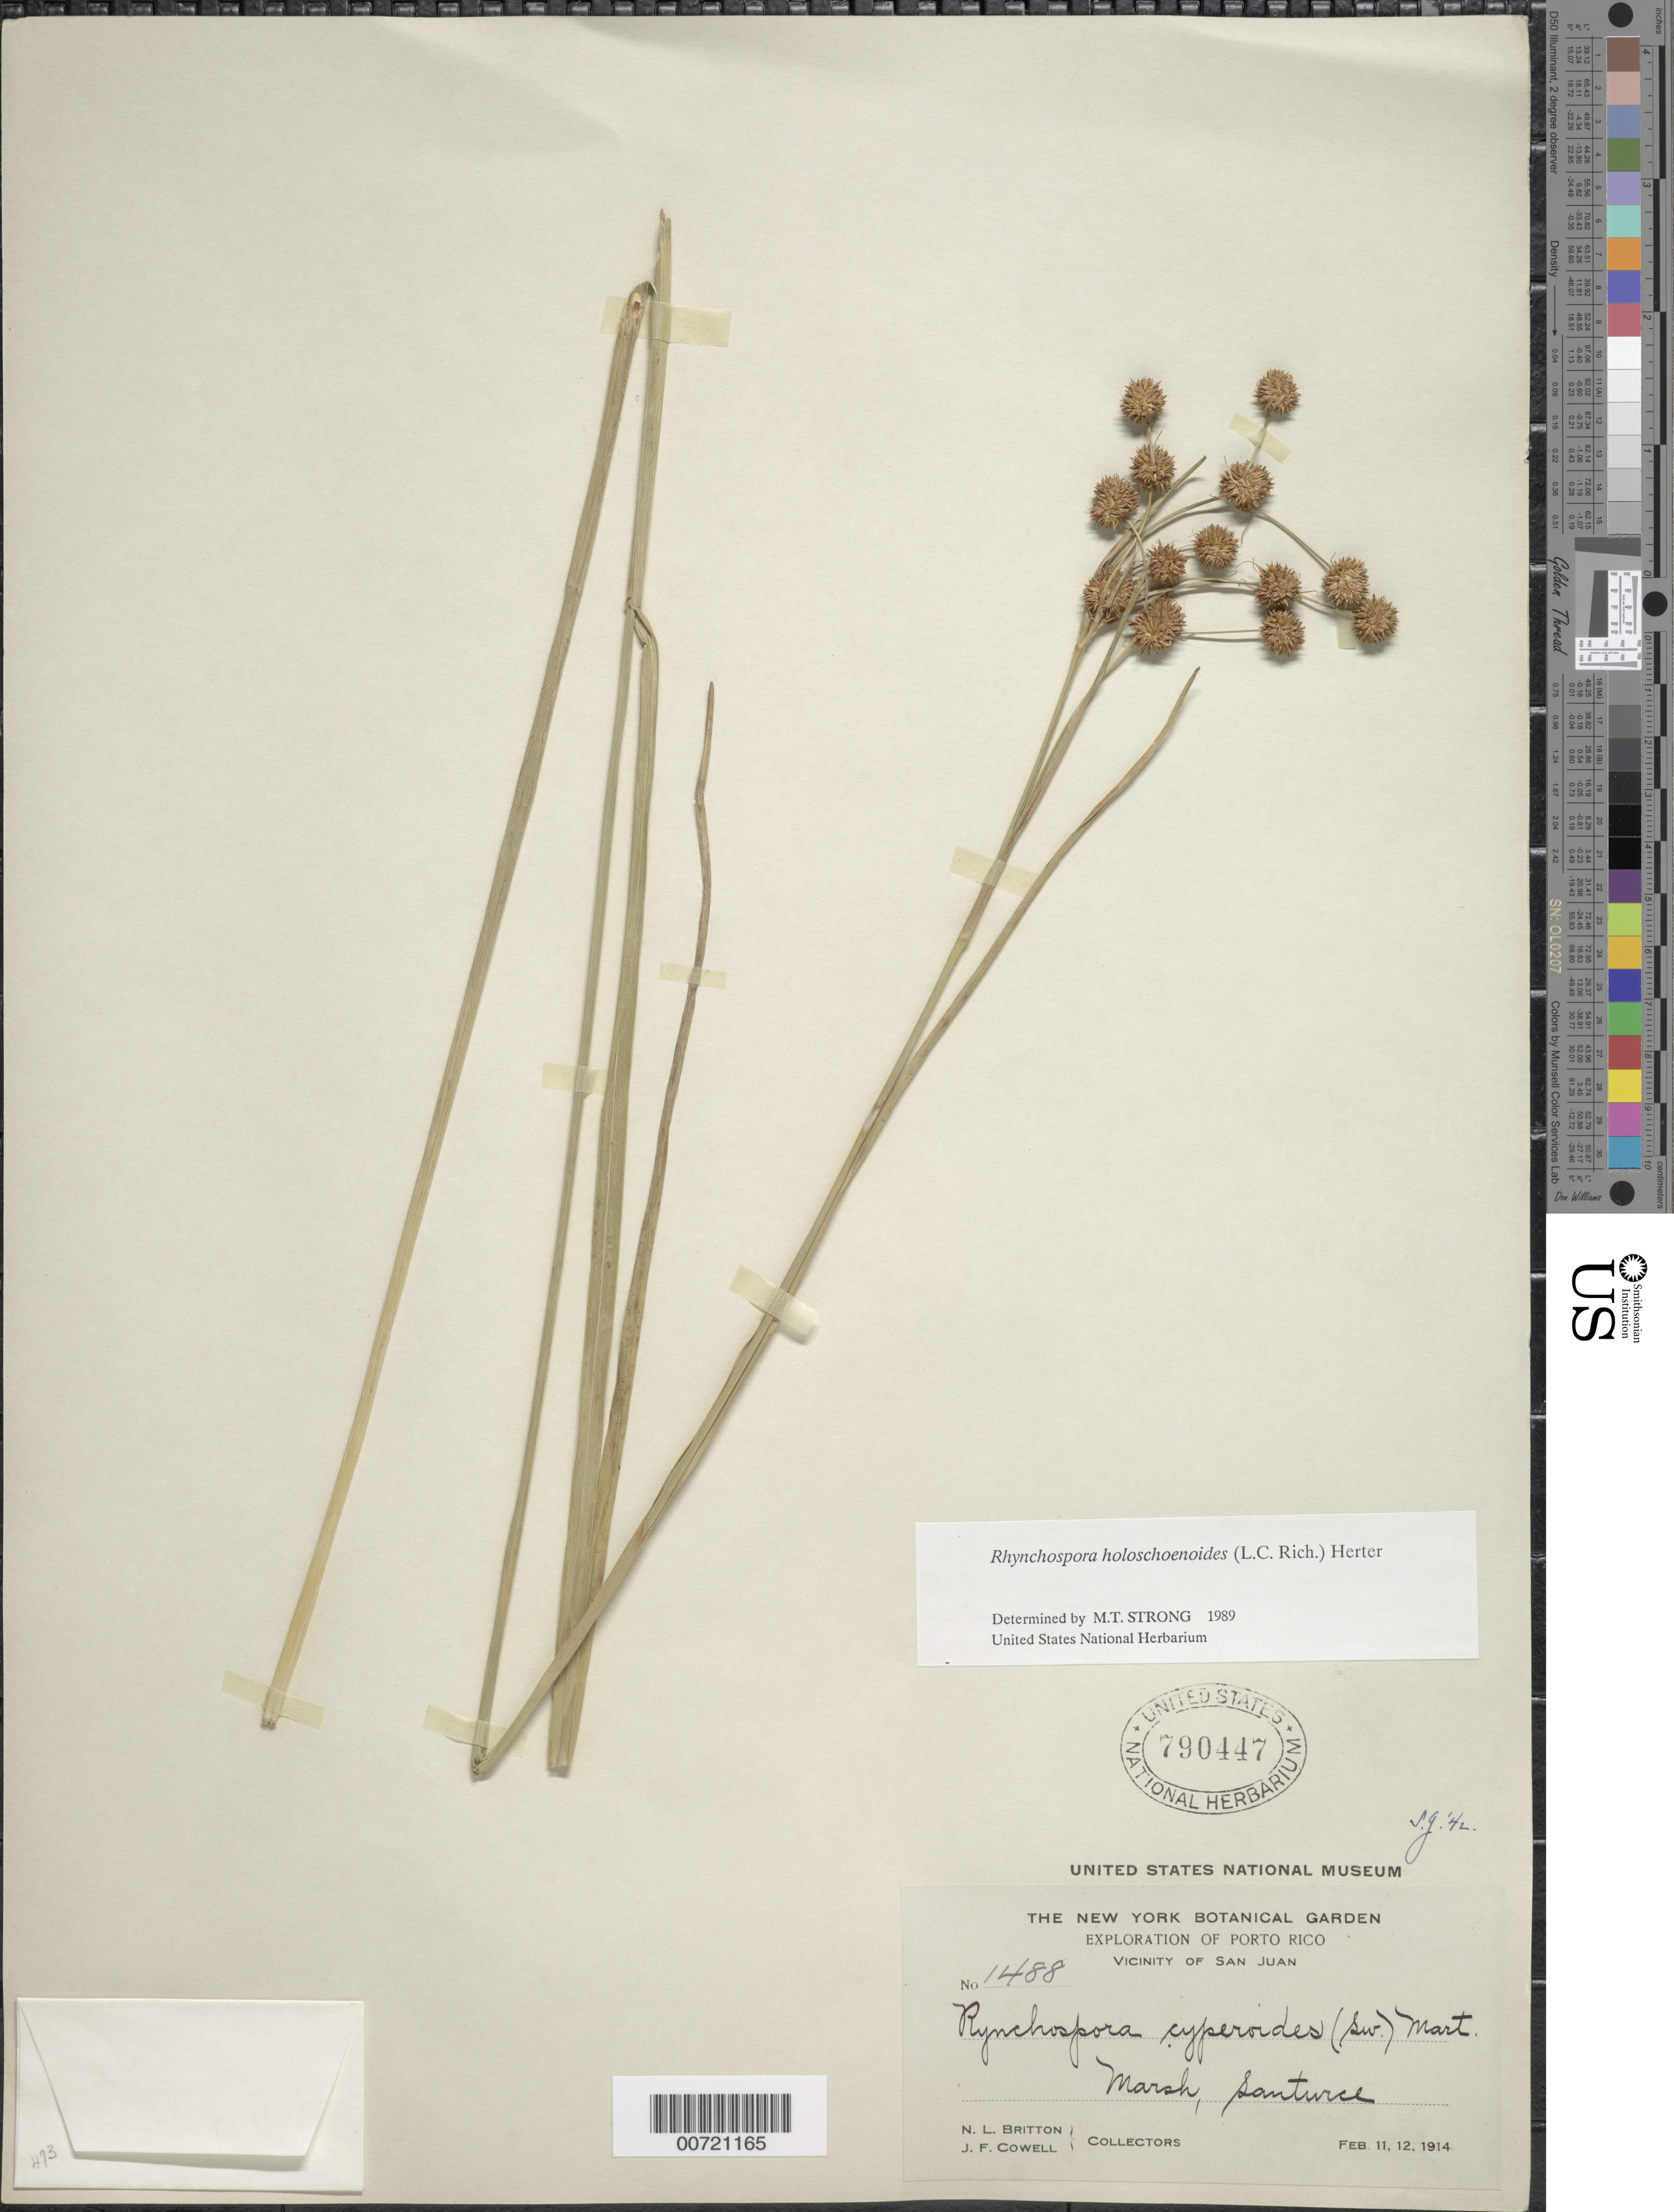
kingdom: Plantae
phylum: Tracheophyta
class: Liliopsida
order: Poales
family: Cyperaceae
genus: Rhynchospora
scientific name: Rhynchospora holoschoenoides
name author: (Rich.) Herter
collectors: N. Britton & J. F. Cowell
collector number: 1488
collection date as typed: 11 Feb 1914 to 12 Feb 1914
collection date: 1914-02-11/1914-02-12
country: Puerto Rico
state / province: San Juan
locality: Santurce.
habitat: Marsh.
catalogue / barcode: US 790447